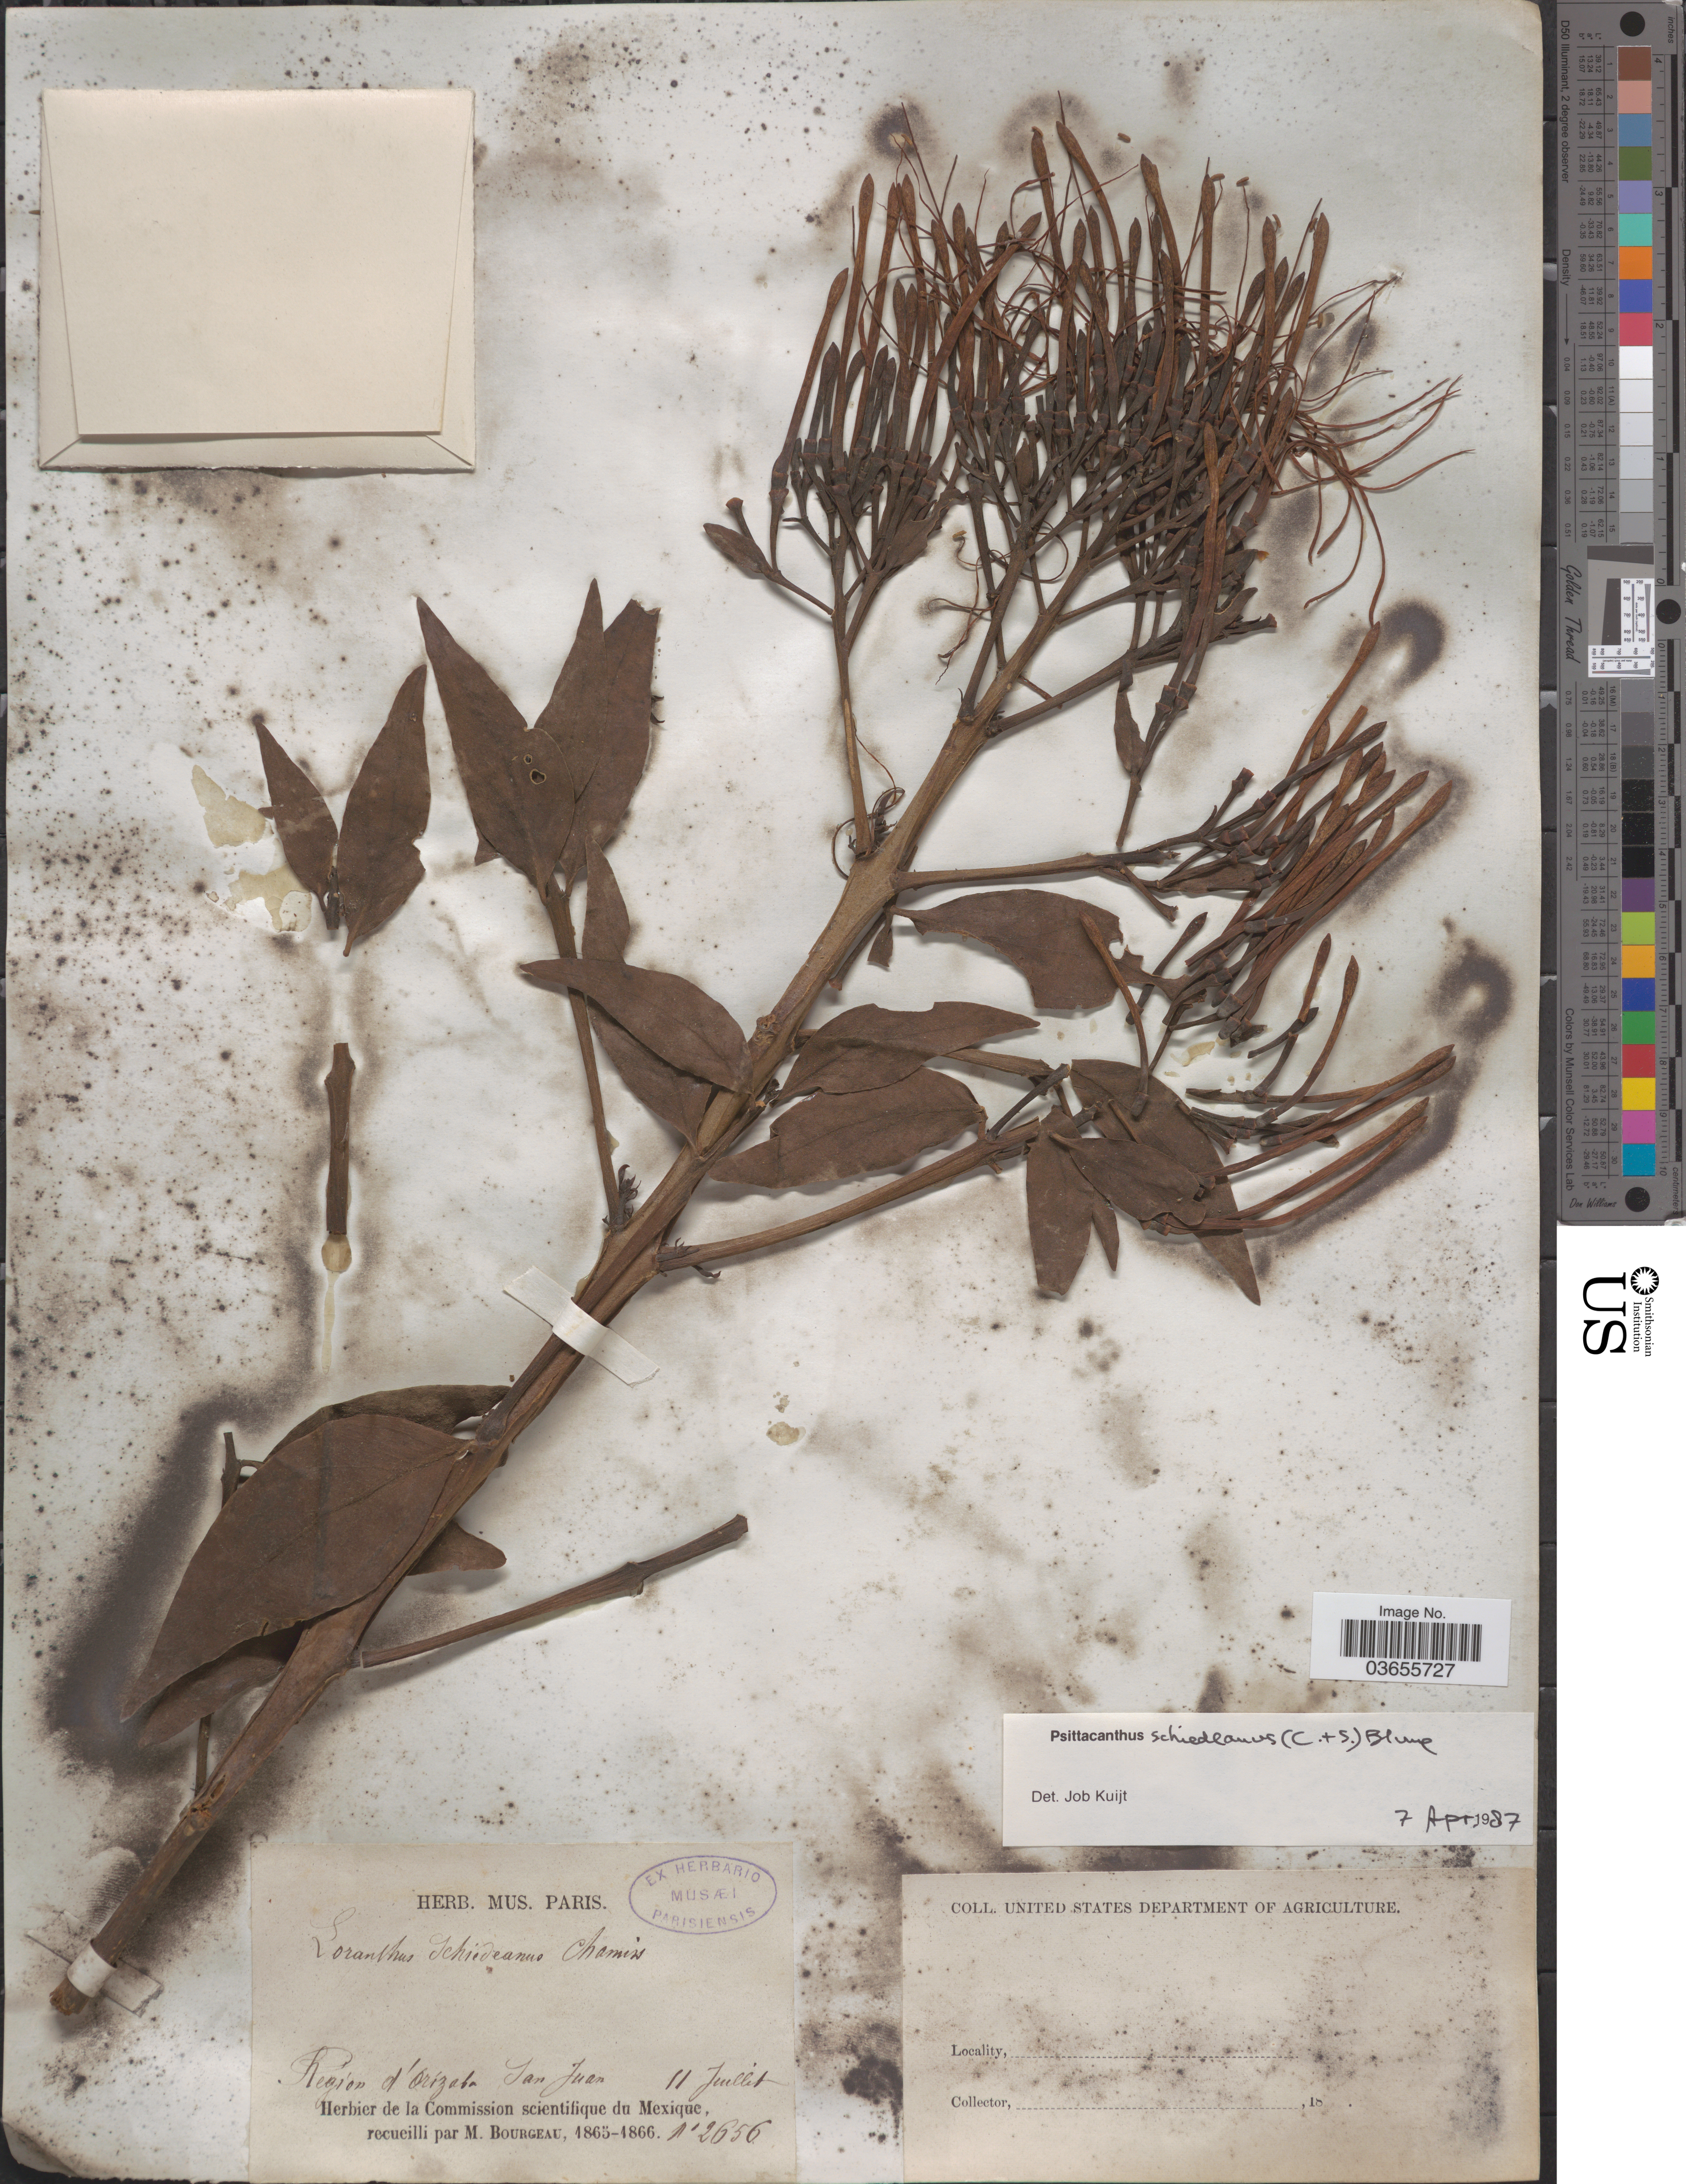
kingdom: Plantae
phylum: Tracheophyta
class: Magnoliopsida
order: Santalales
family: Loranthaceae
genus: Psittacanthus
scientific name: Psittacanthus schiedeanus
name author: (Schltdl. & Cham.) Blume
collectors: M. Bourgeau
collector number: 2656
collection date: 1865-07-11/1866-07-11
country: Mexico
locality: Región d'Orízaba. San Juan.